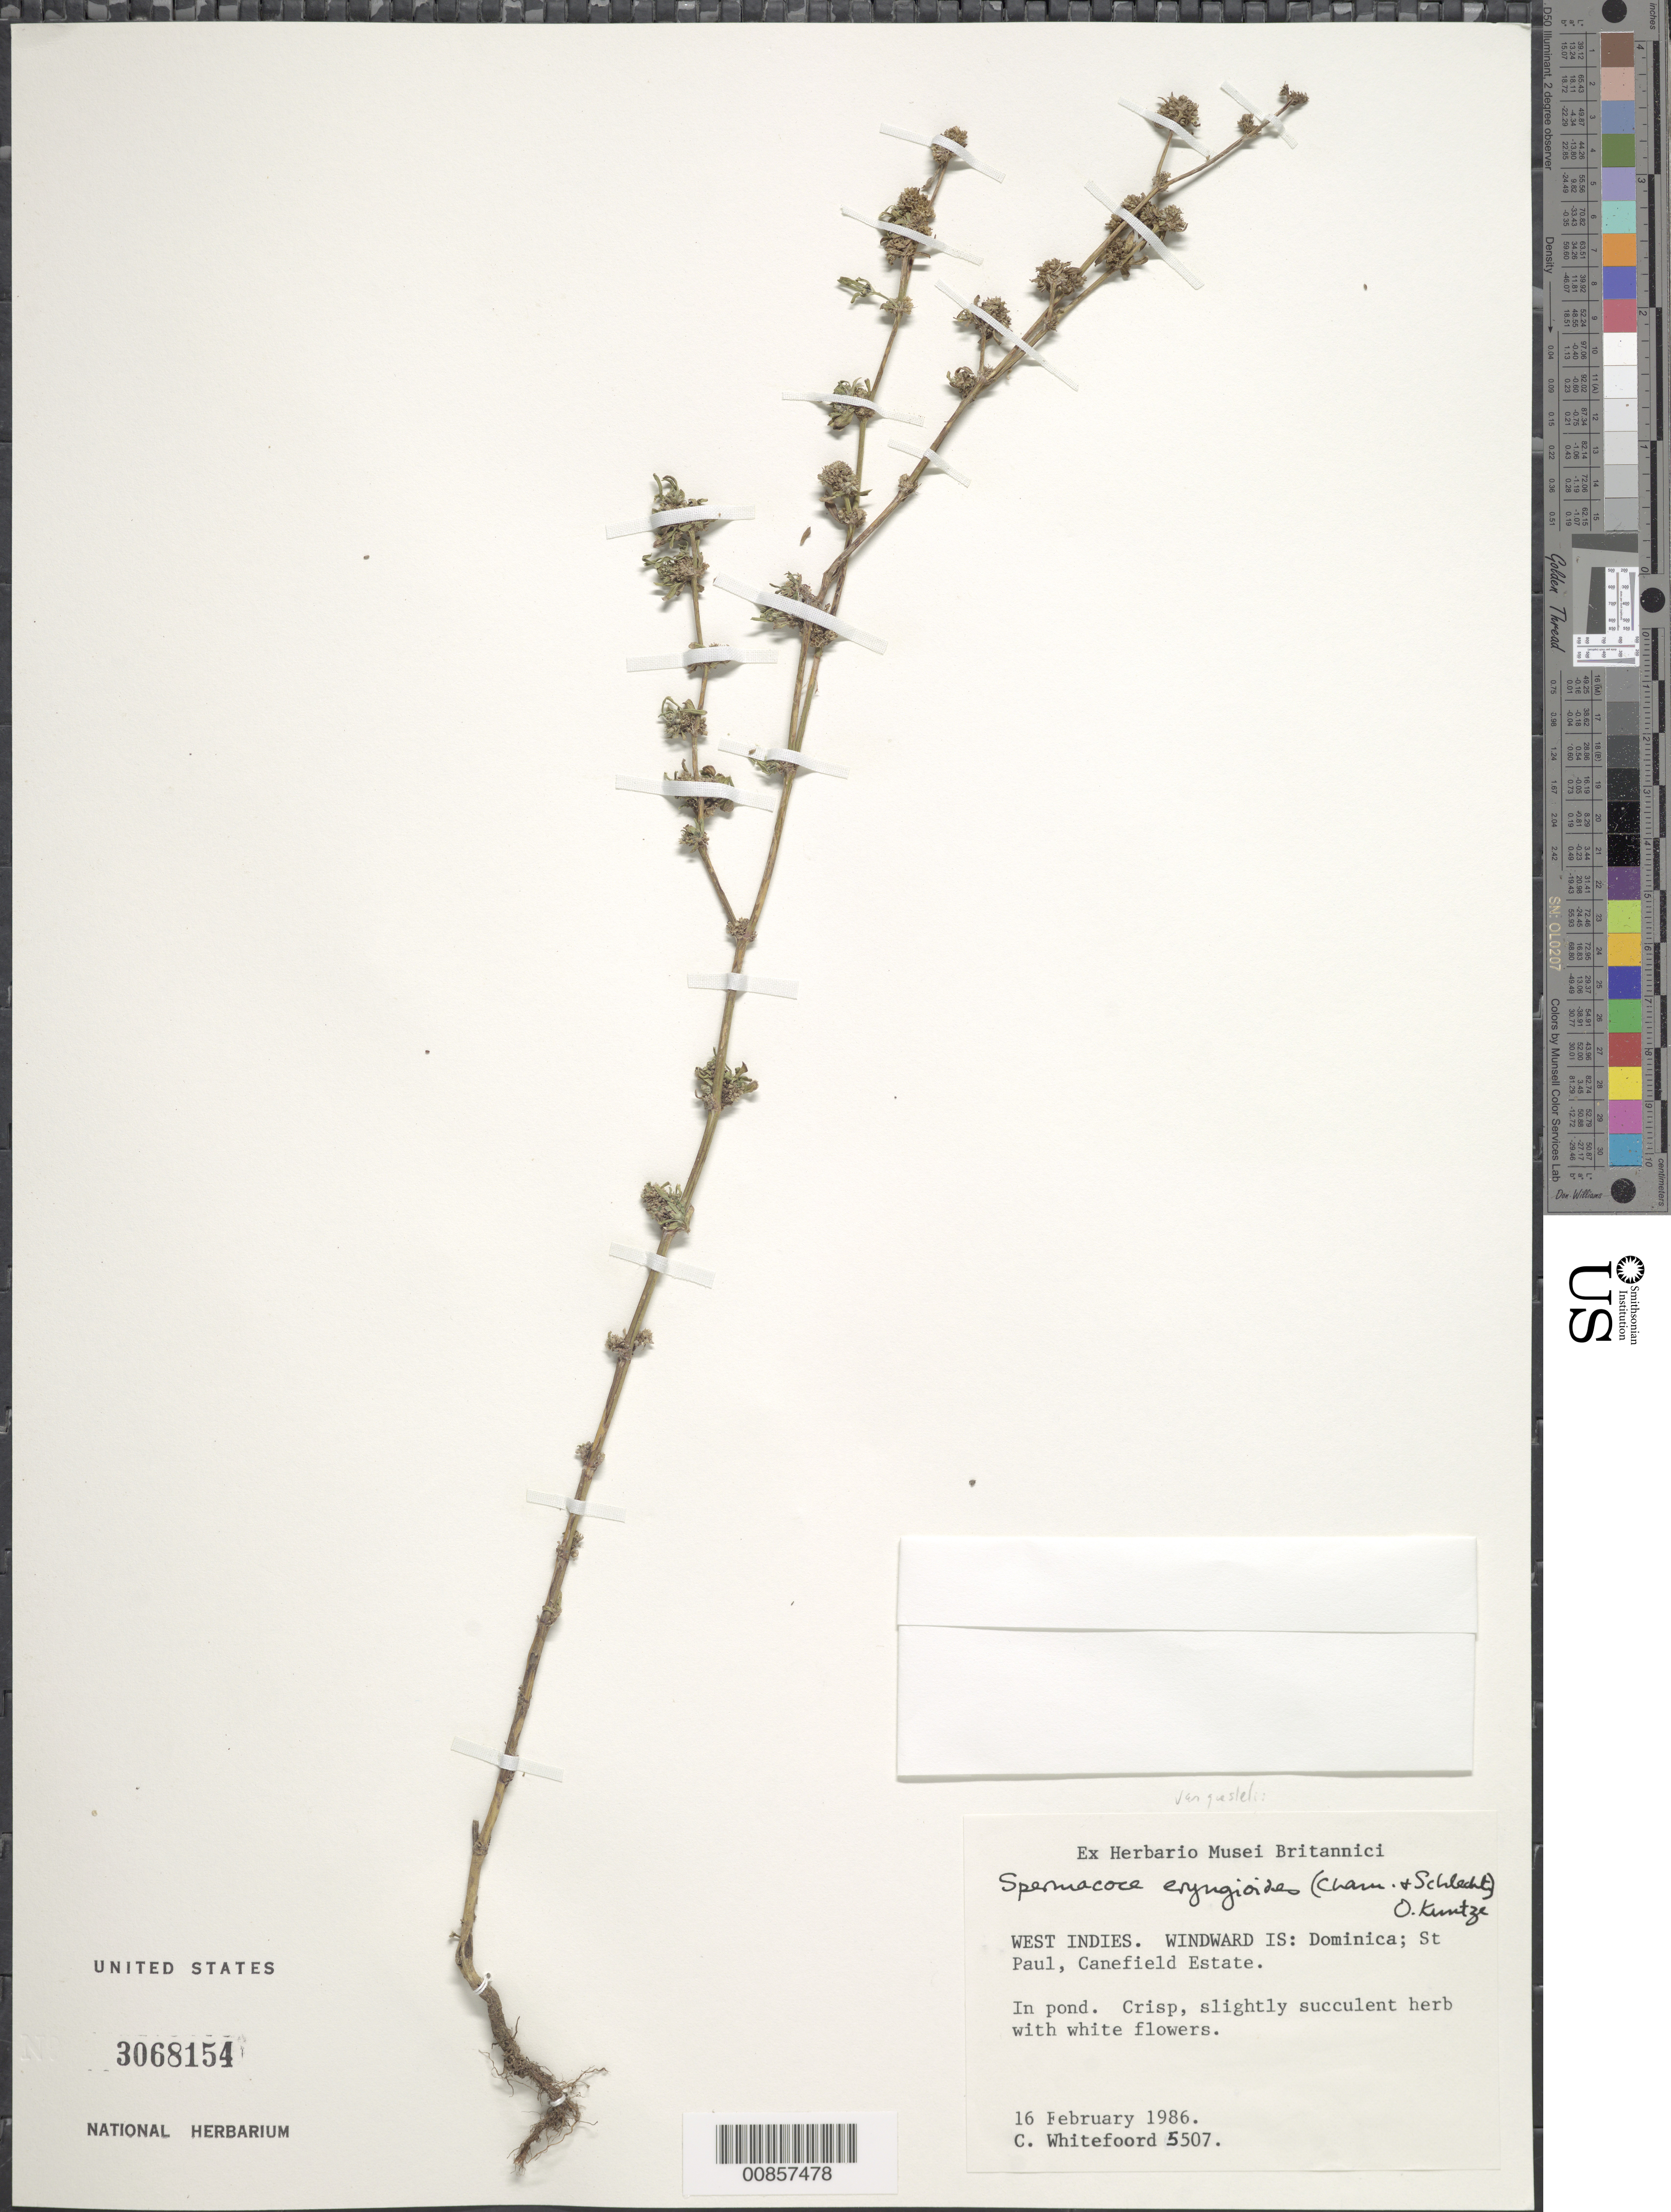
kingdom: Plantae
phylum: Tracheophyta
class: Magnoliopsida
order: Gentianales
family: Rubiaceae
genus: Spermacoce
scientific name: Spermacoce eryngioides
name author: (Cham. & Schltdl.) Kuntze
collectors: C. Whitefoord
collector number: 5507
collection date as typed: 16 Feb 1986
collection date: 1986-02-16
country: Dominica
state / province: St. Paul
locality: Canefield Estate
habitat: In pond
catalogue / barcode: US 3068154